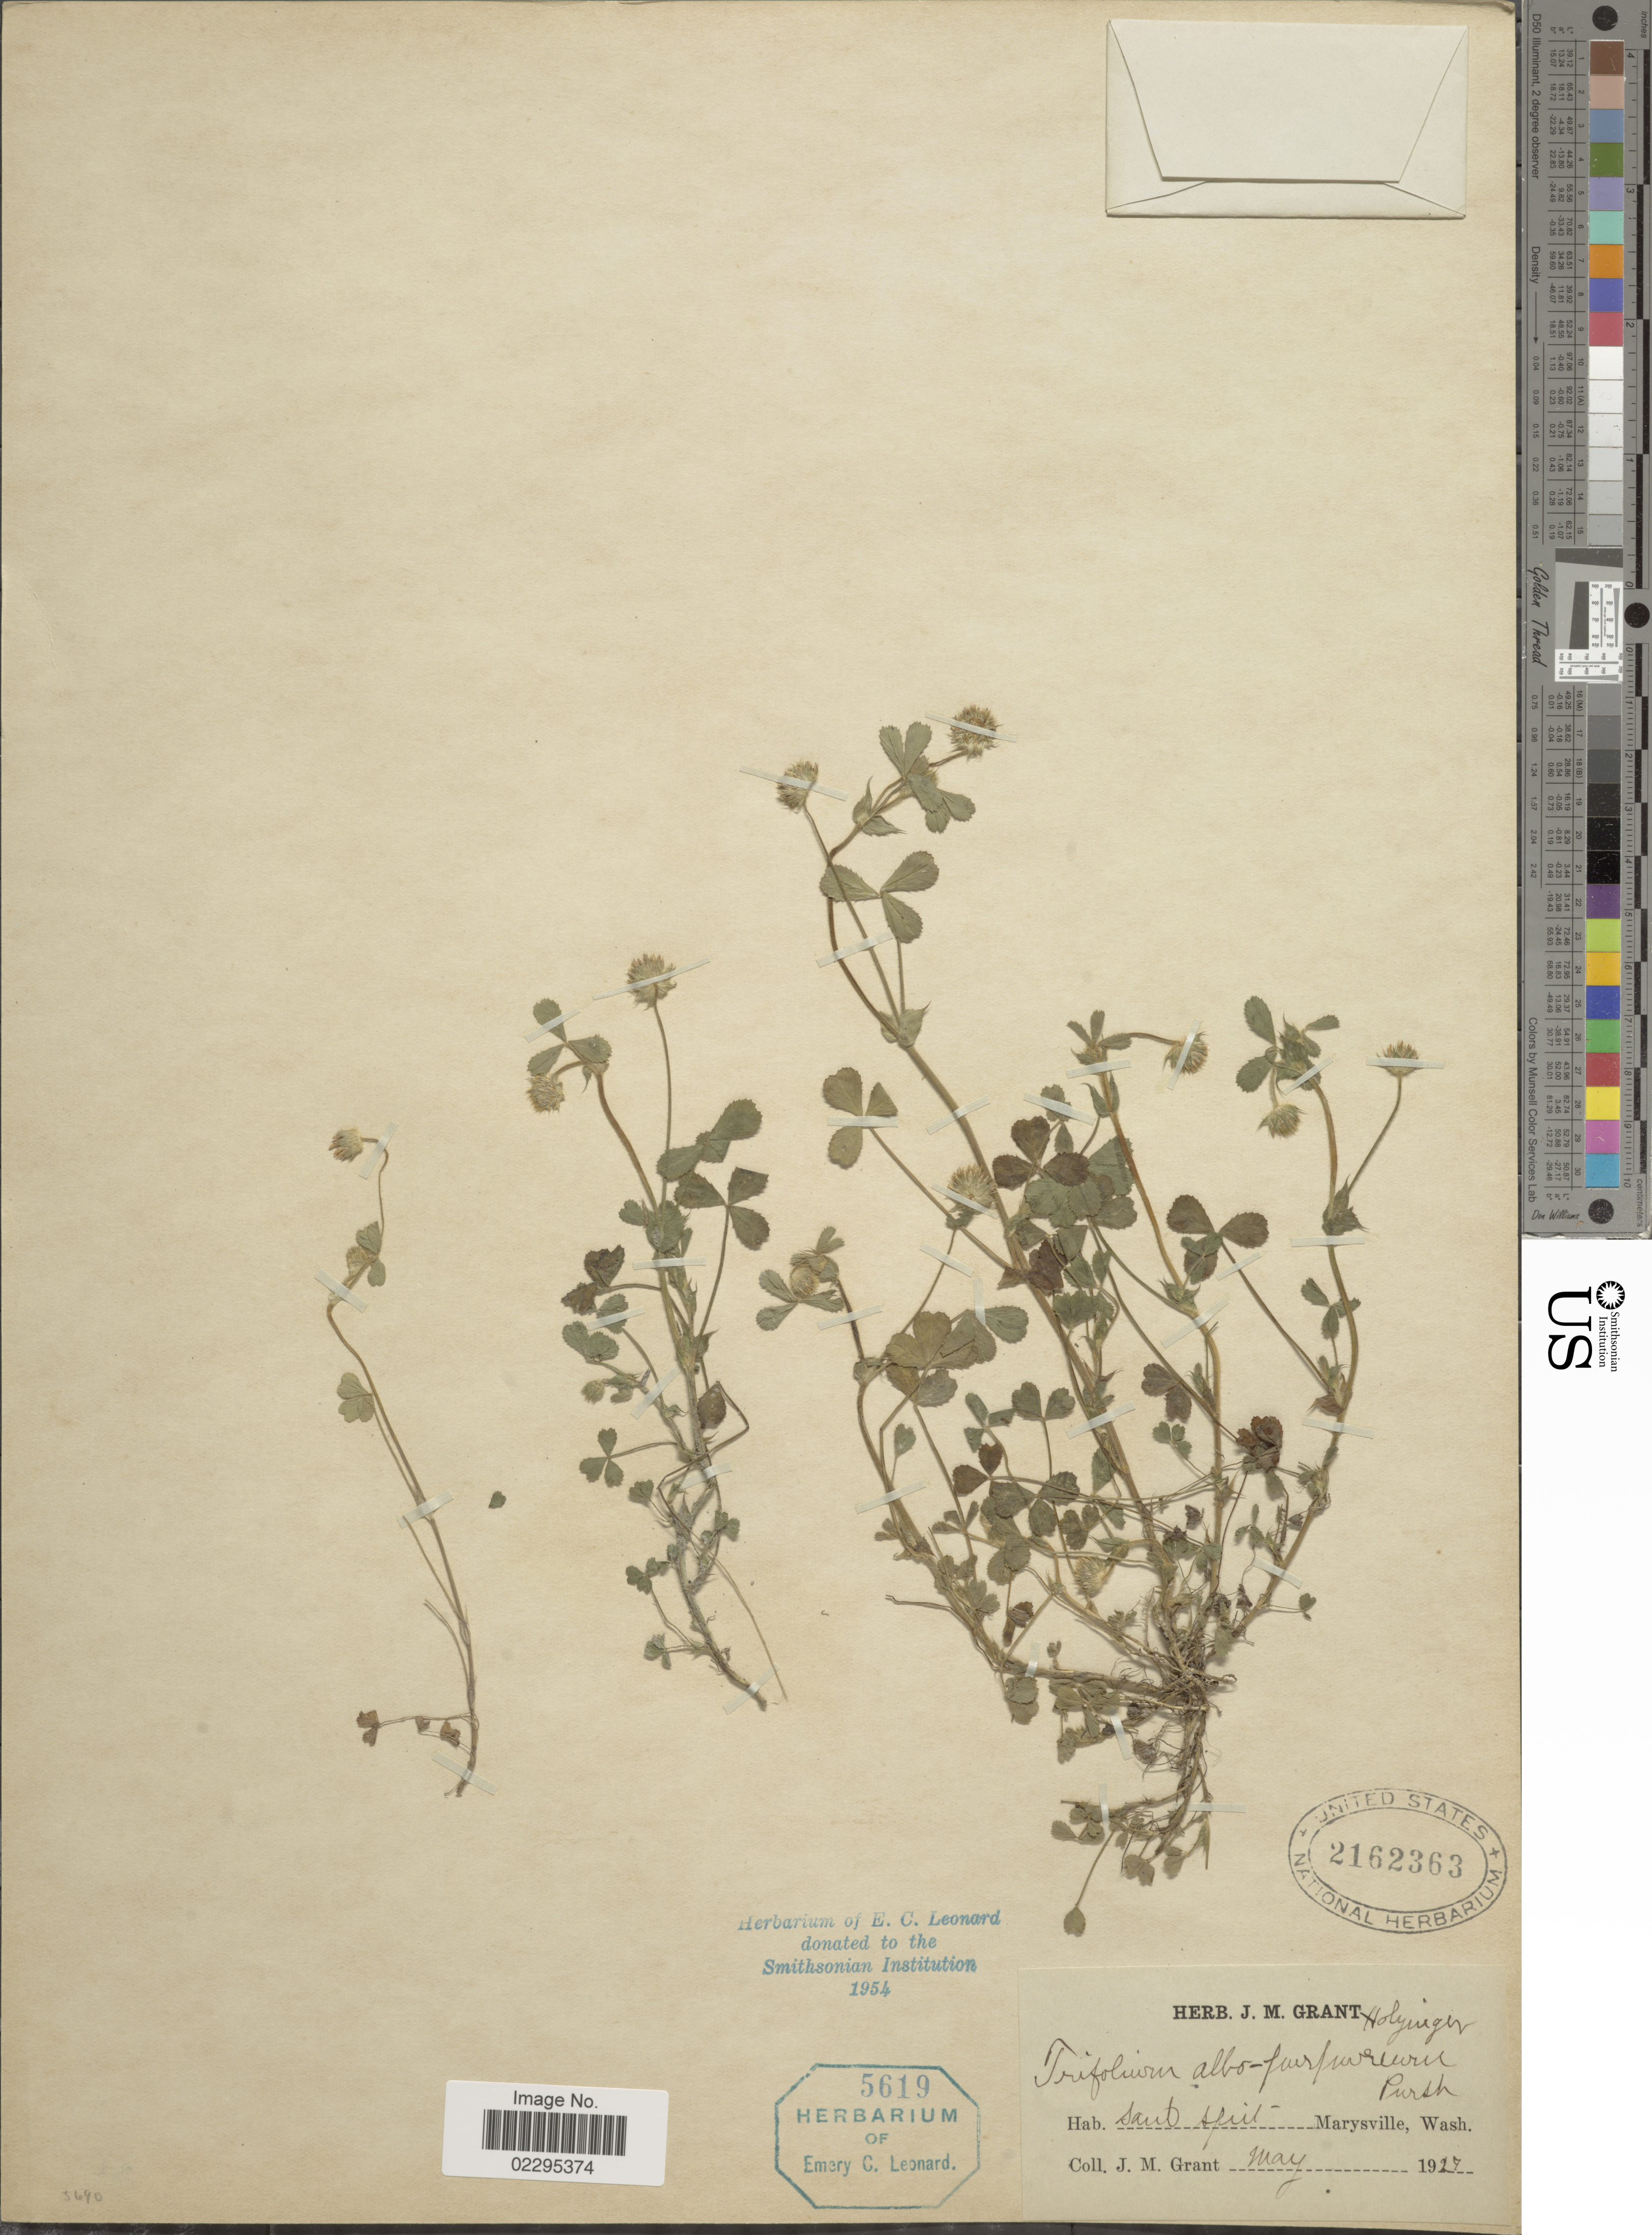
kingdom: Plantae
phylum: Tracheophyta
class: Magnoliopsida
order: Fabales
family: Fabaceae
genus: Trifolium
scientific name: Trifolium albopurpureum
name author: Torr. & A. Gray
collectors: J. M. Grant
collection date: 1927-05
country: United States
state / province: Washington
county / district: Snohomish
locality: Marysville, Wash.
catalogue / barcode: US 2162363